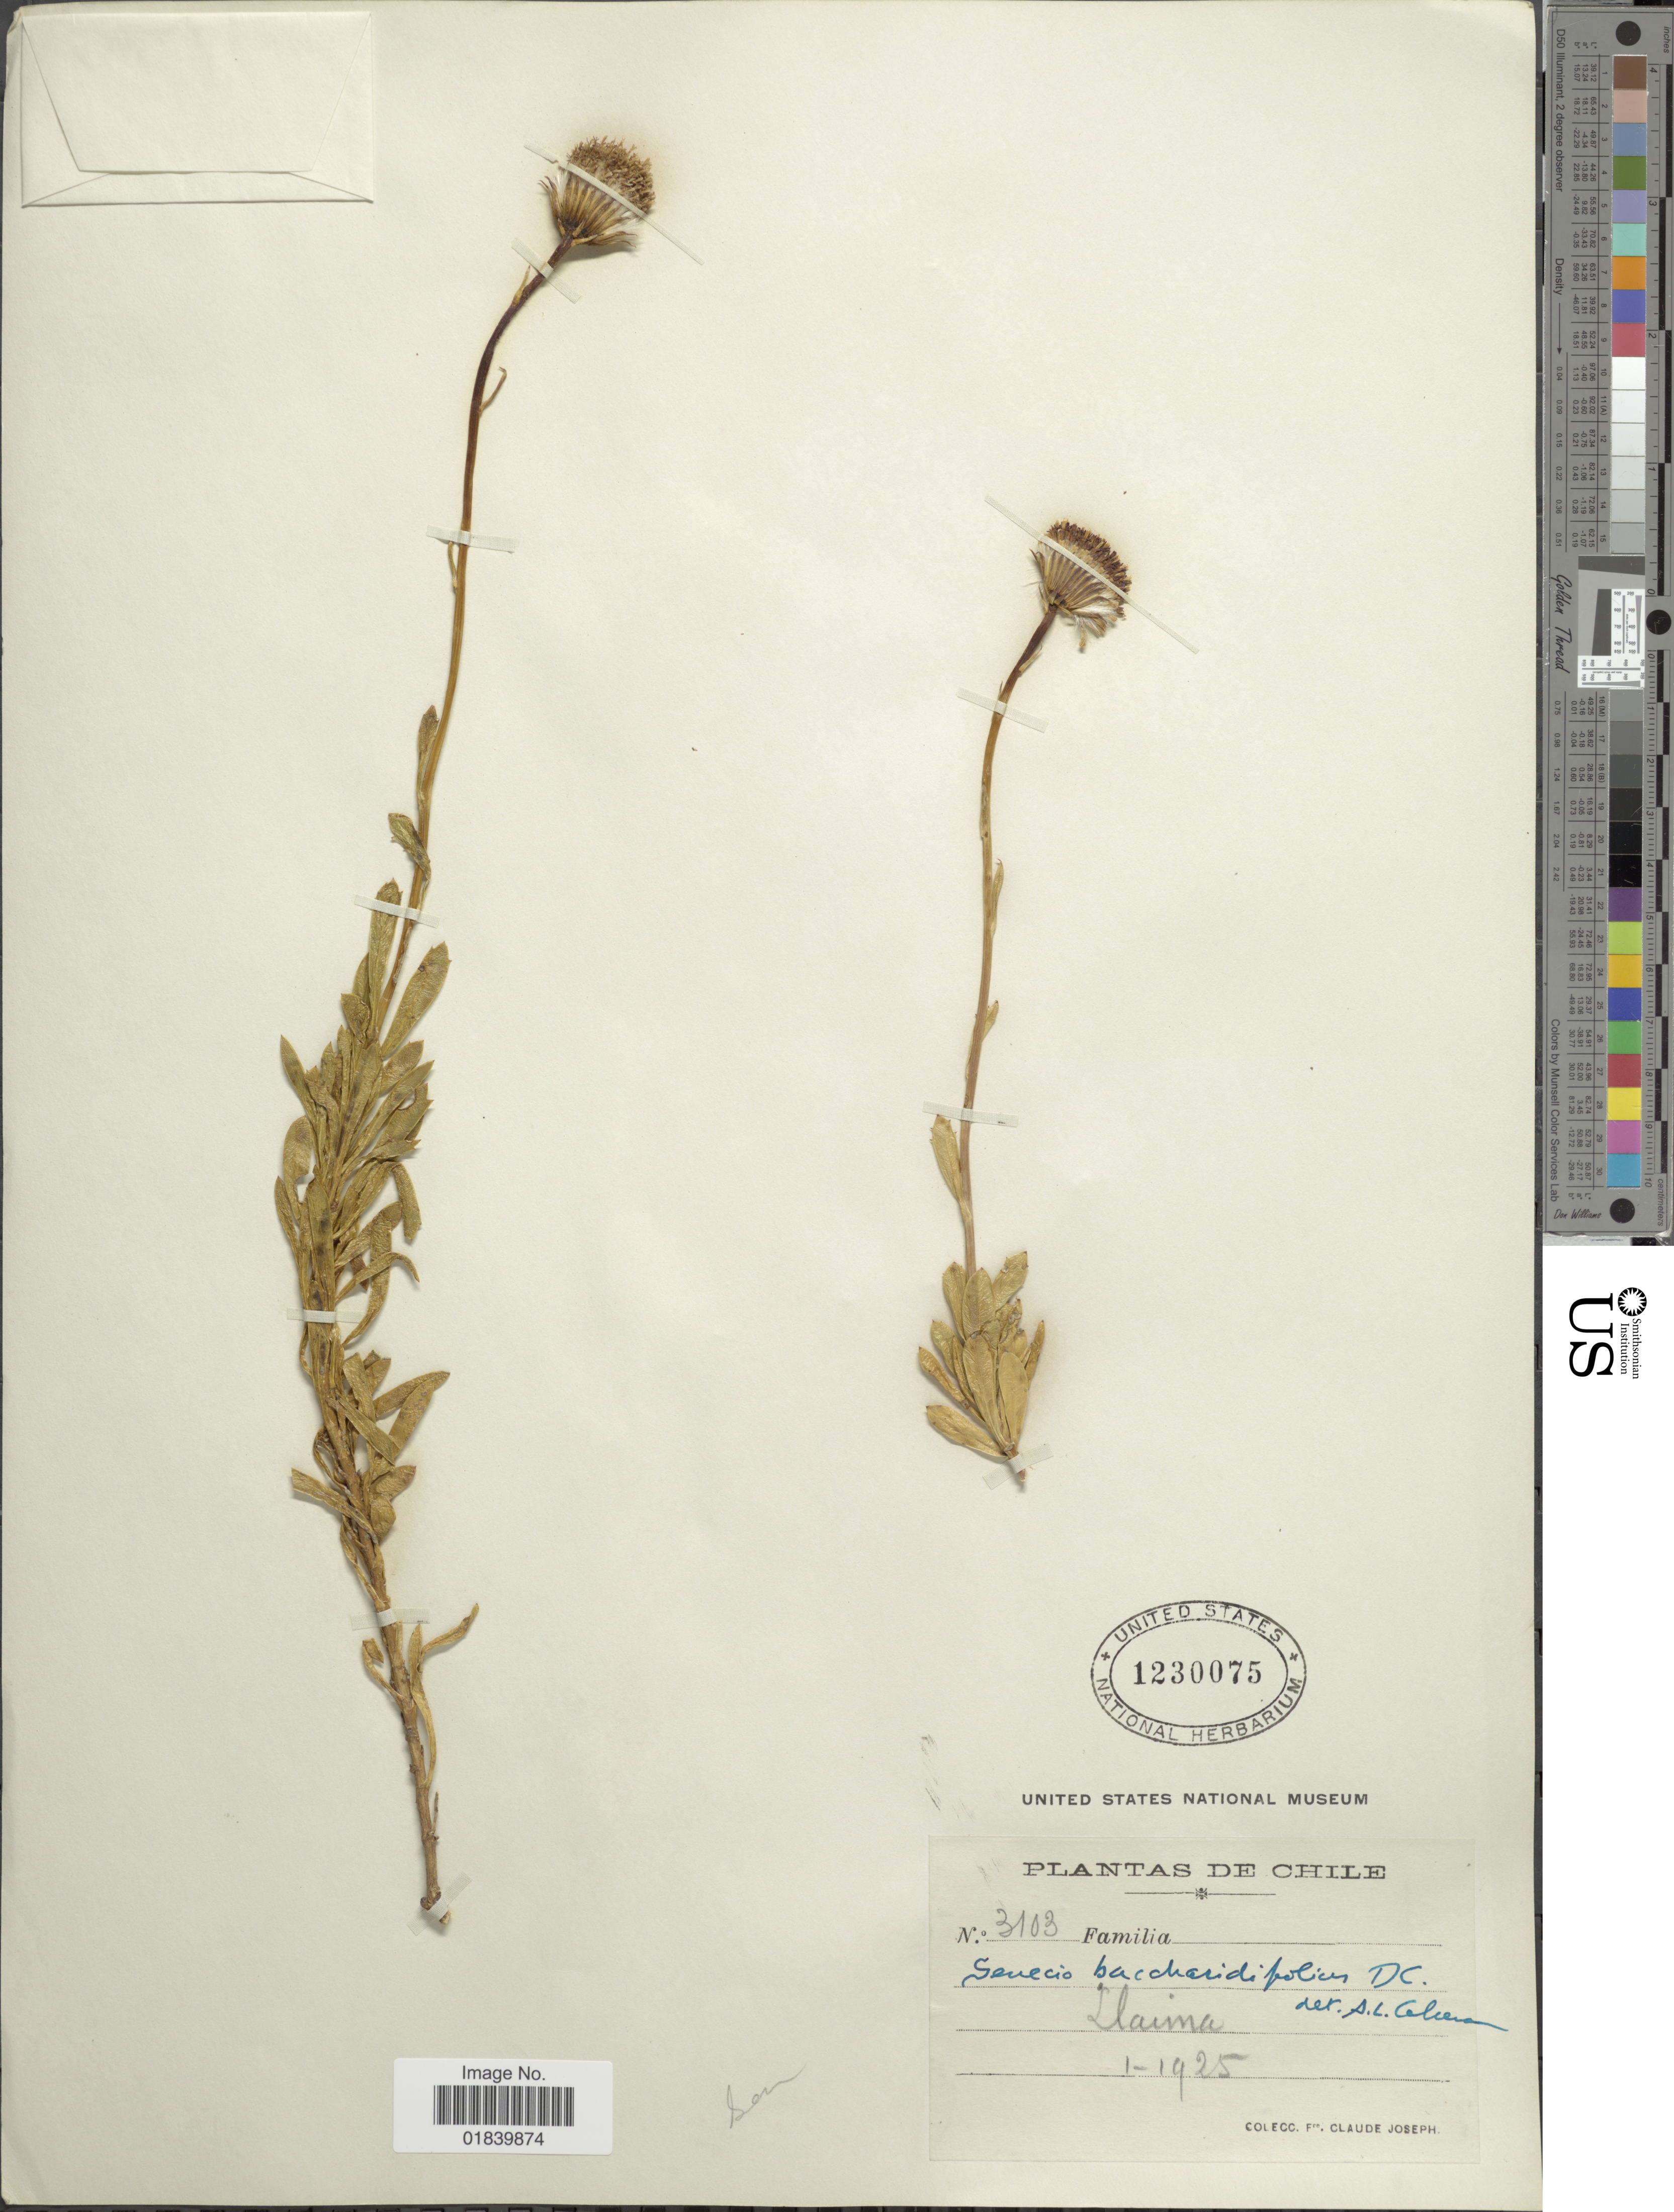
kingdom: Plantae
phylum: Tracheophyta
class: Magnoliopsida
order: Asterales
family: Asteraceae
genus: Senecio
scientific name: Senecio baccharidifolius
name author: DC.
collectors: Bro. Claude-Joseph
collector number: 3103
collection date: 1925-01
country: Chile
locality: Llaima. Chile.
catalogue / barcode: US 1230075